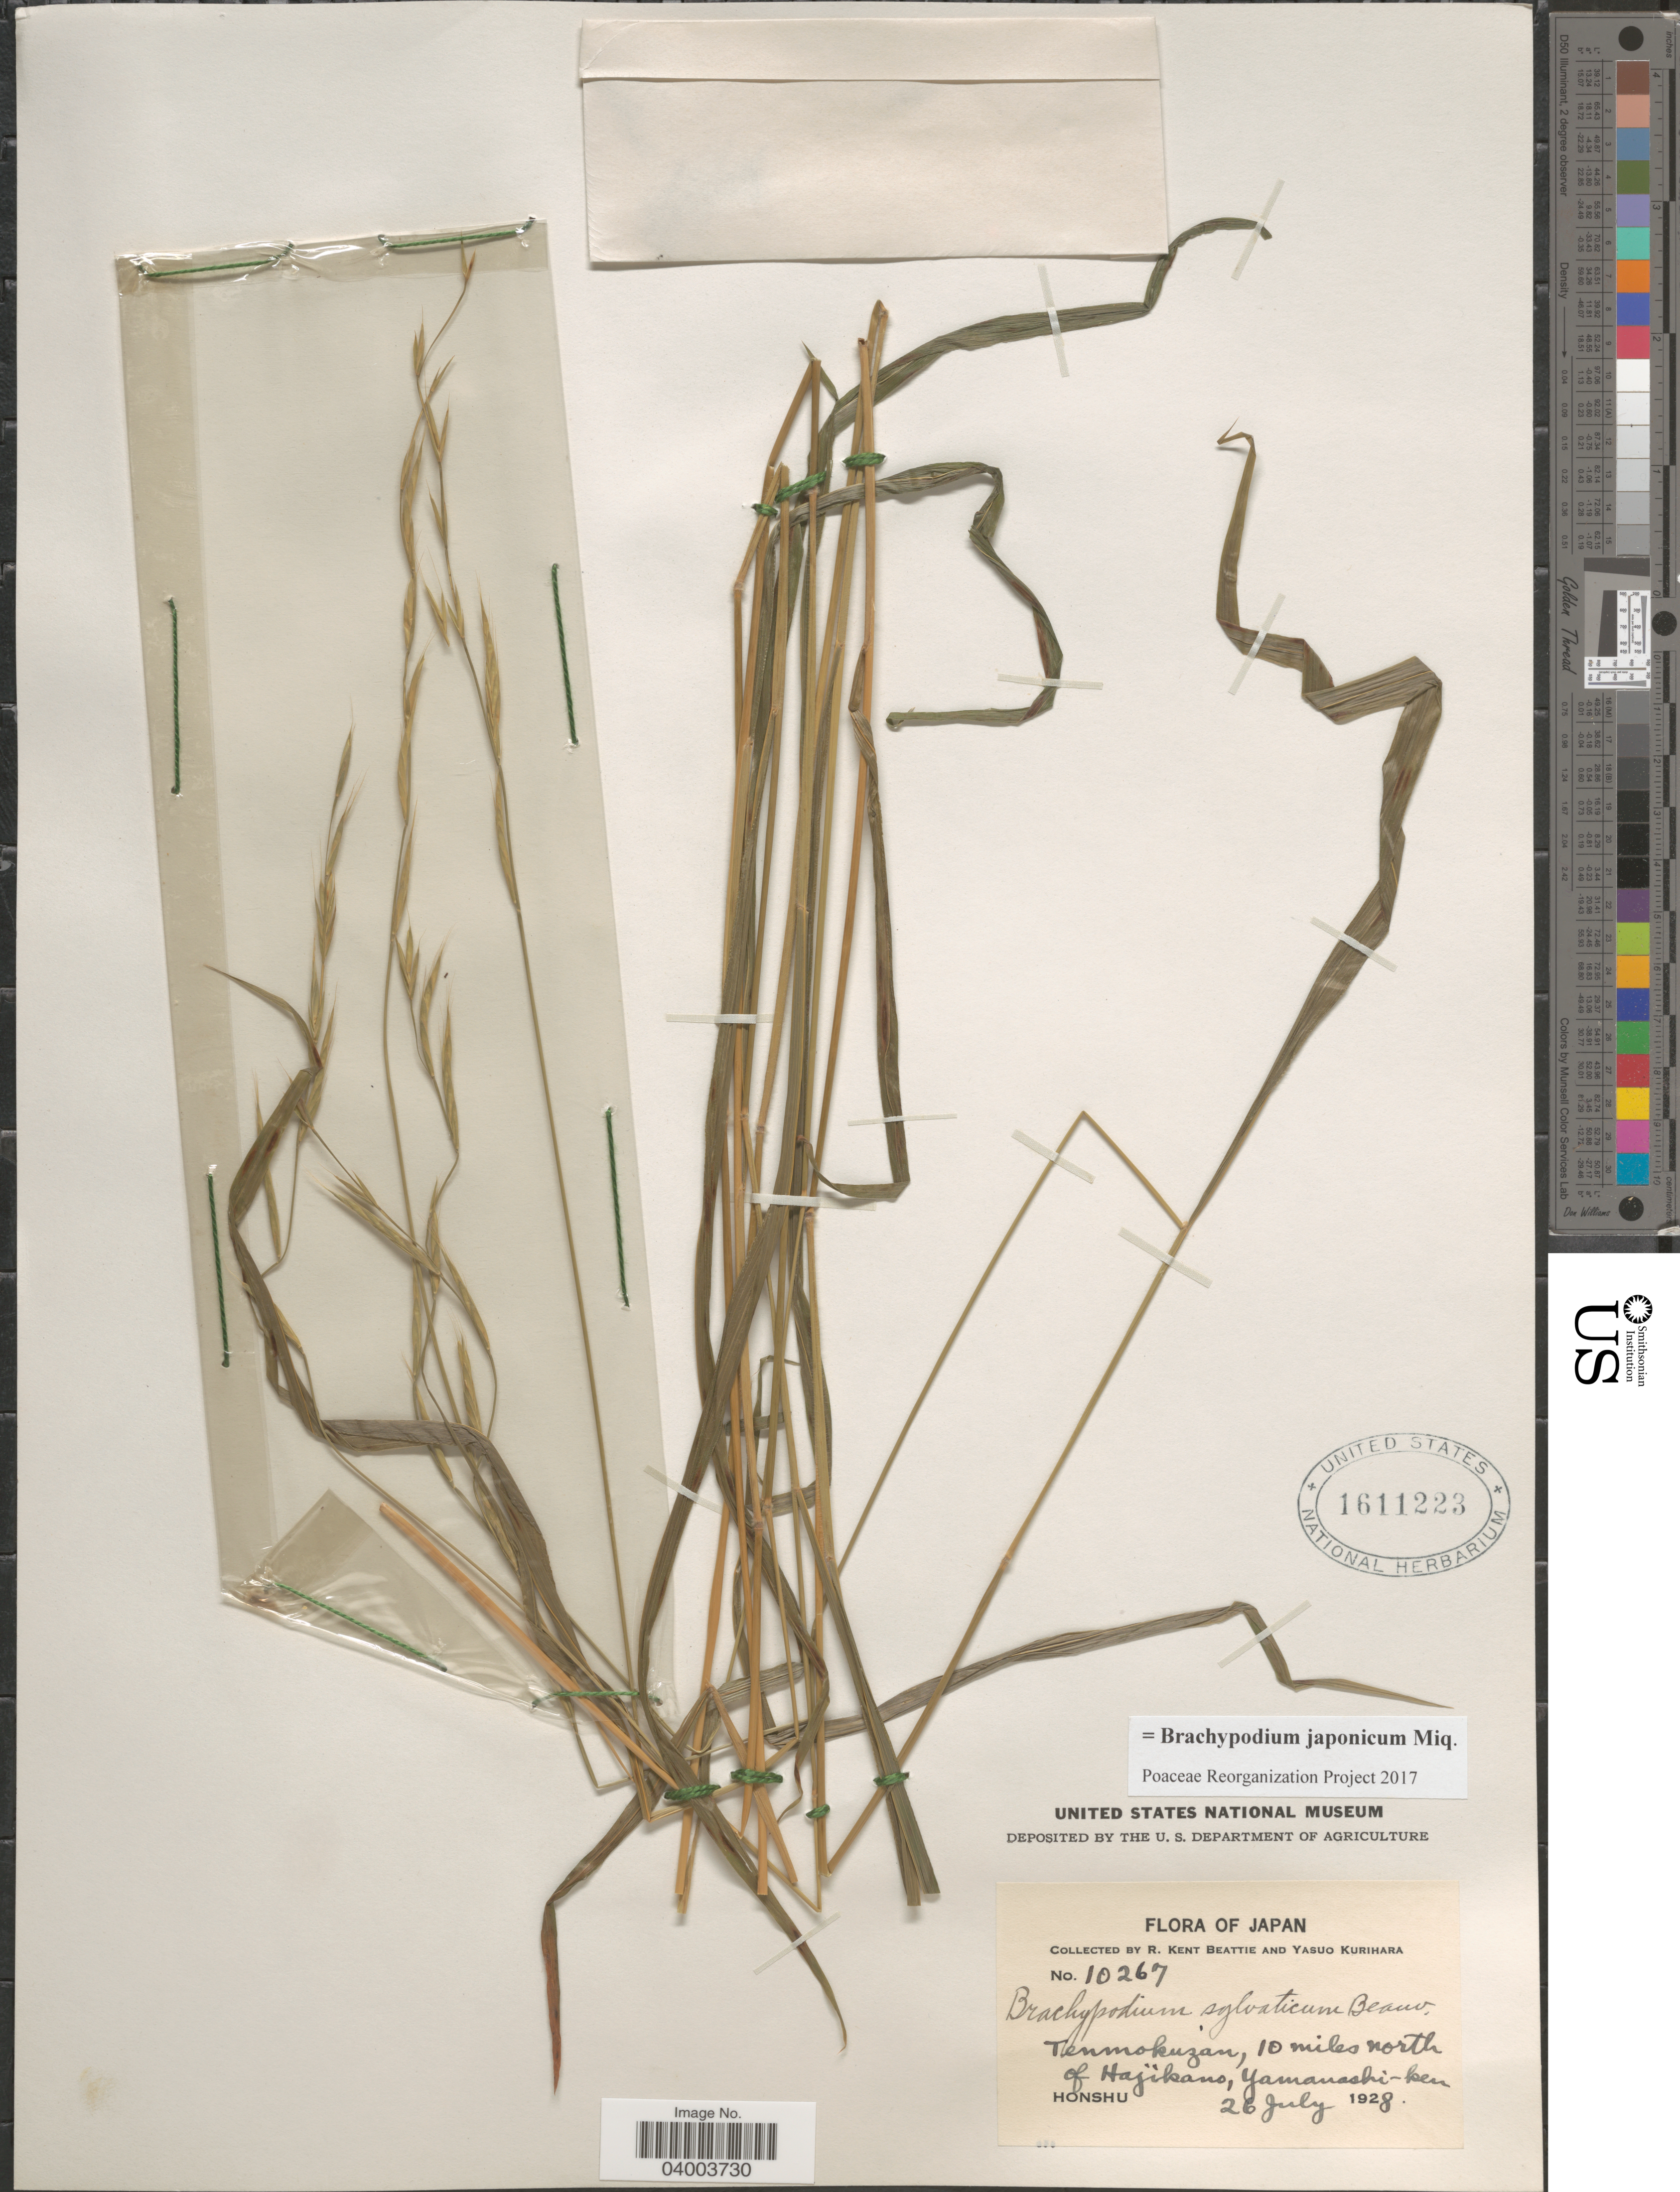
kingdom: Plantae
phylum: Tracheophyta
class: Liliopsida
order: Poales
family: Poaceae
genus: Brachypodium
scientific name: Brachypodium japonicum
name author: Miq.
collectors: R. K. Beattie & Y. Kurihara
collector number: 10267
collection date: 1928-07-26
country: Japan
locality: Tenmokuzan, 10 miles north of Hajikano, Yamanashi-ken. Honshu.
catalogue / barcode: US 1611223